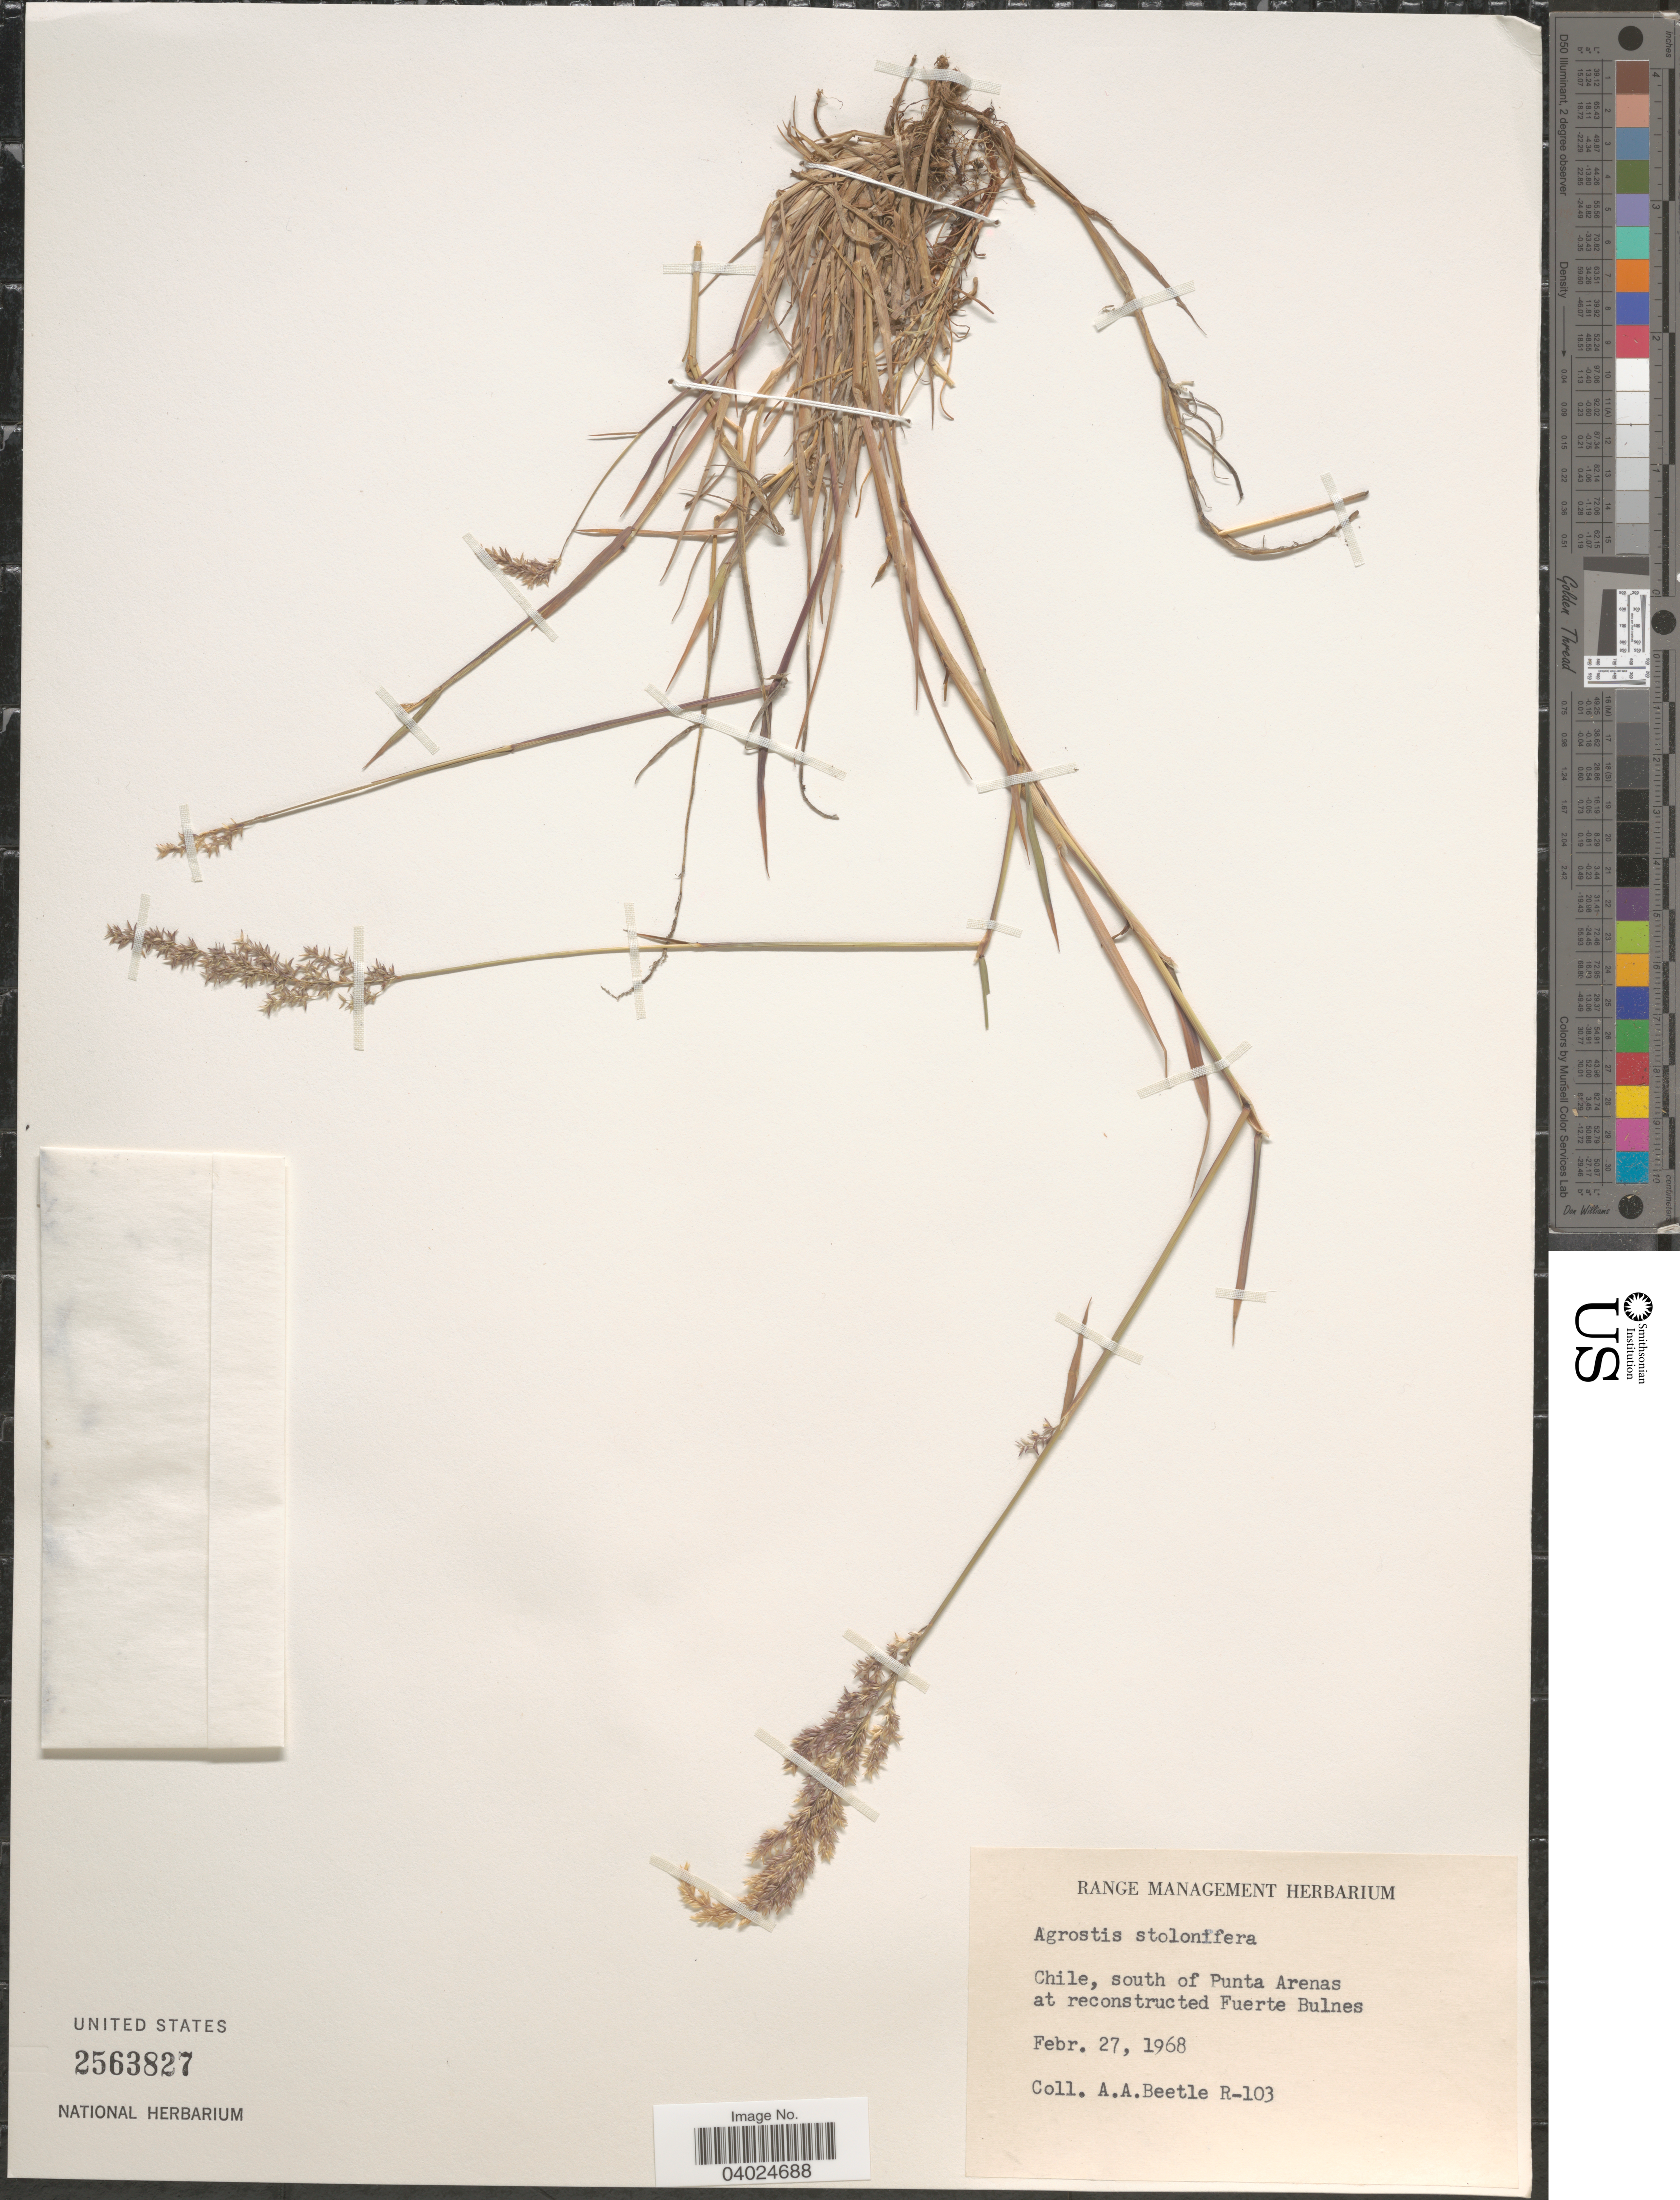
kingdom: Plantae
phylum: Tracheophyta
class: Liliopsida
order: Poales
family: Poaceae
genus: Agrostis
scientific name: Agrostis stolonifera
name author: L.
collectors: A. A. Beetle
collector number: R-103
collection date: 1968-02-27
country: Chile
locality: South of Punta Arenas at reconstructed Fuerte Bulnes.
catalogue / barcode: US 2563827